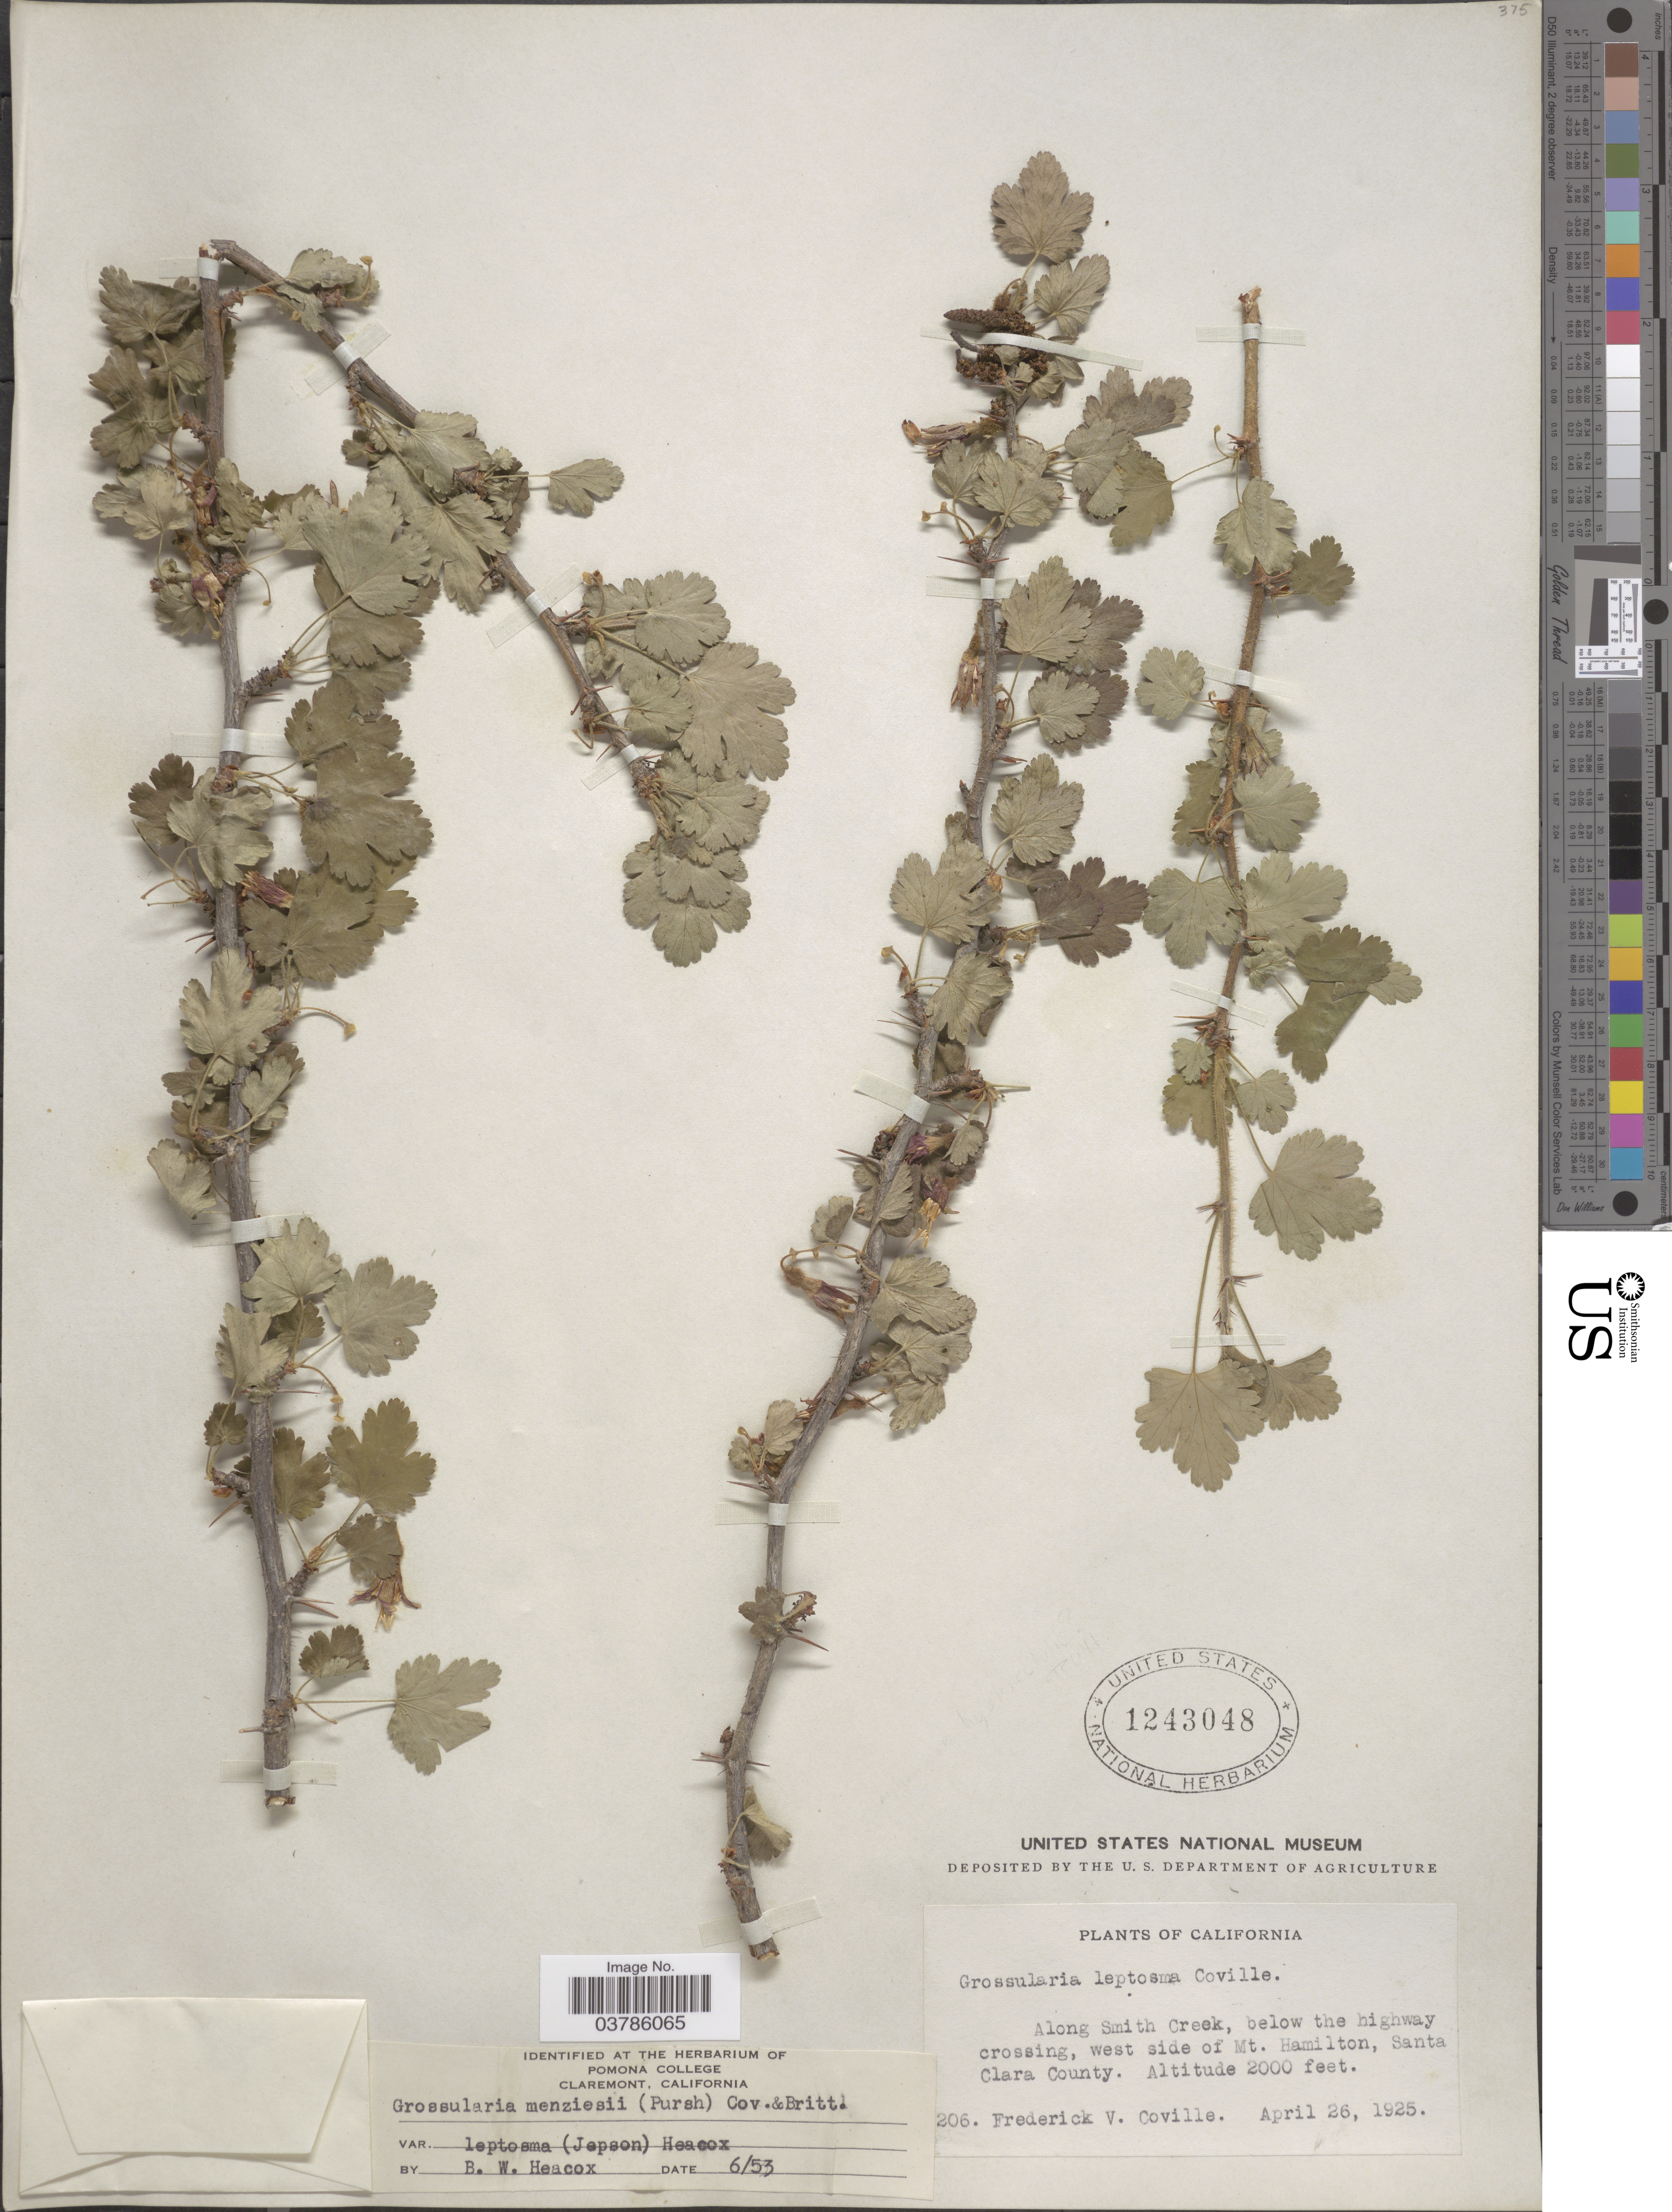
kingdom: Plantae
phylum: Tracheophyta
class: Magnoliopsida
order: Saxifragales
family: Grossulariaceae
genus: Ribes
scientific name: Ribes menziesii var. leptosum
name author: (Coville) Jeps.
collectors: F. V. Coville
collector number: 206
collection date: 1925-04-26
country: United States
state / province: California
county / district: Santa Clara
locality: Along Smith Creek, below the highway crossing, west side of Mt. Hamilton, Santa Clara County.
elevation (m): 610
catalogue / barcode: US 1243048